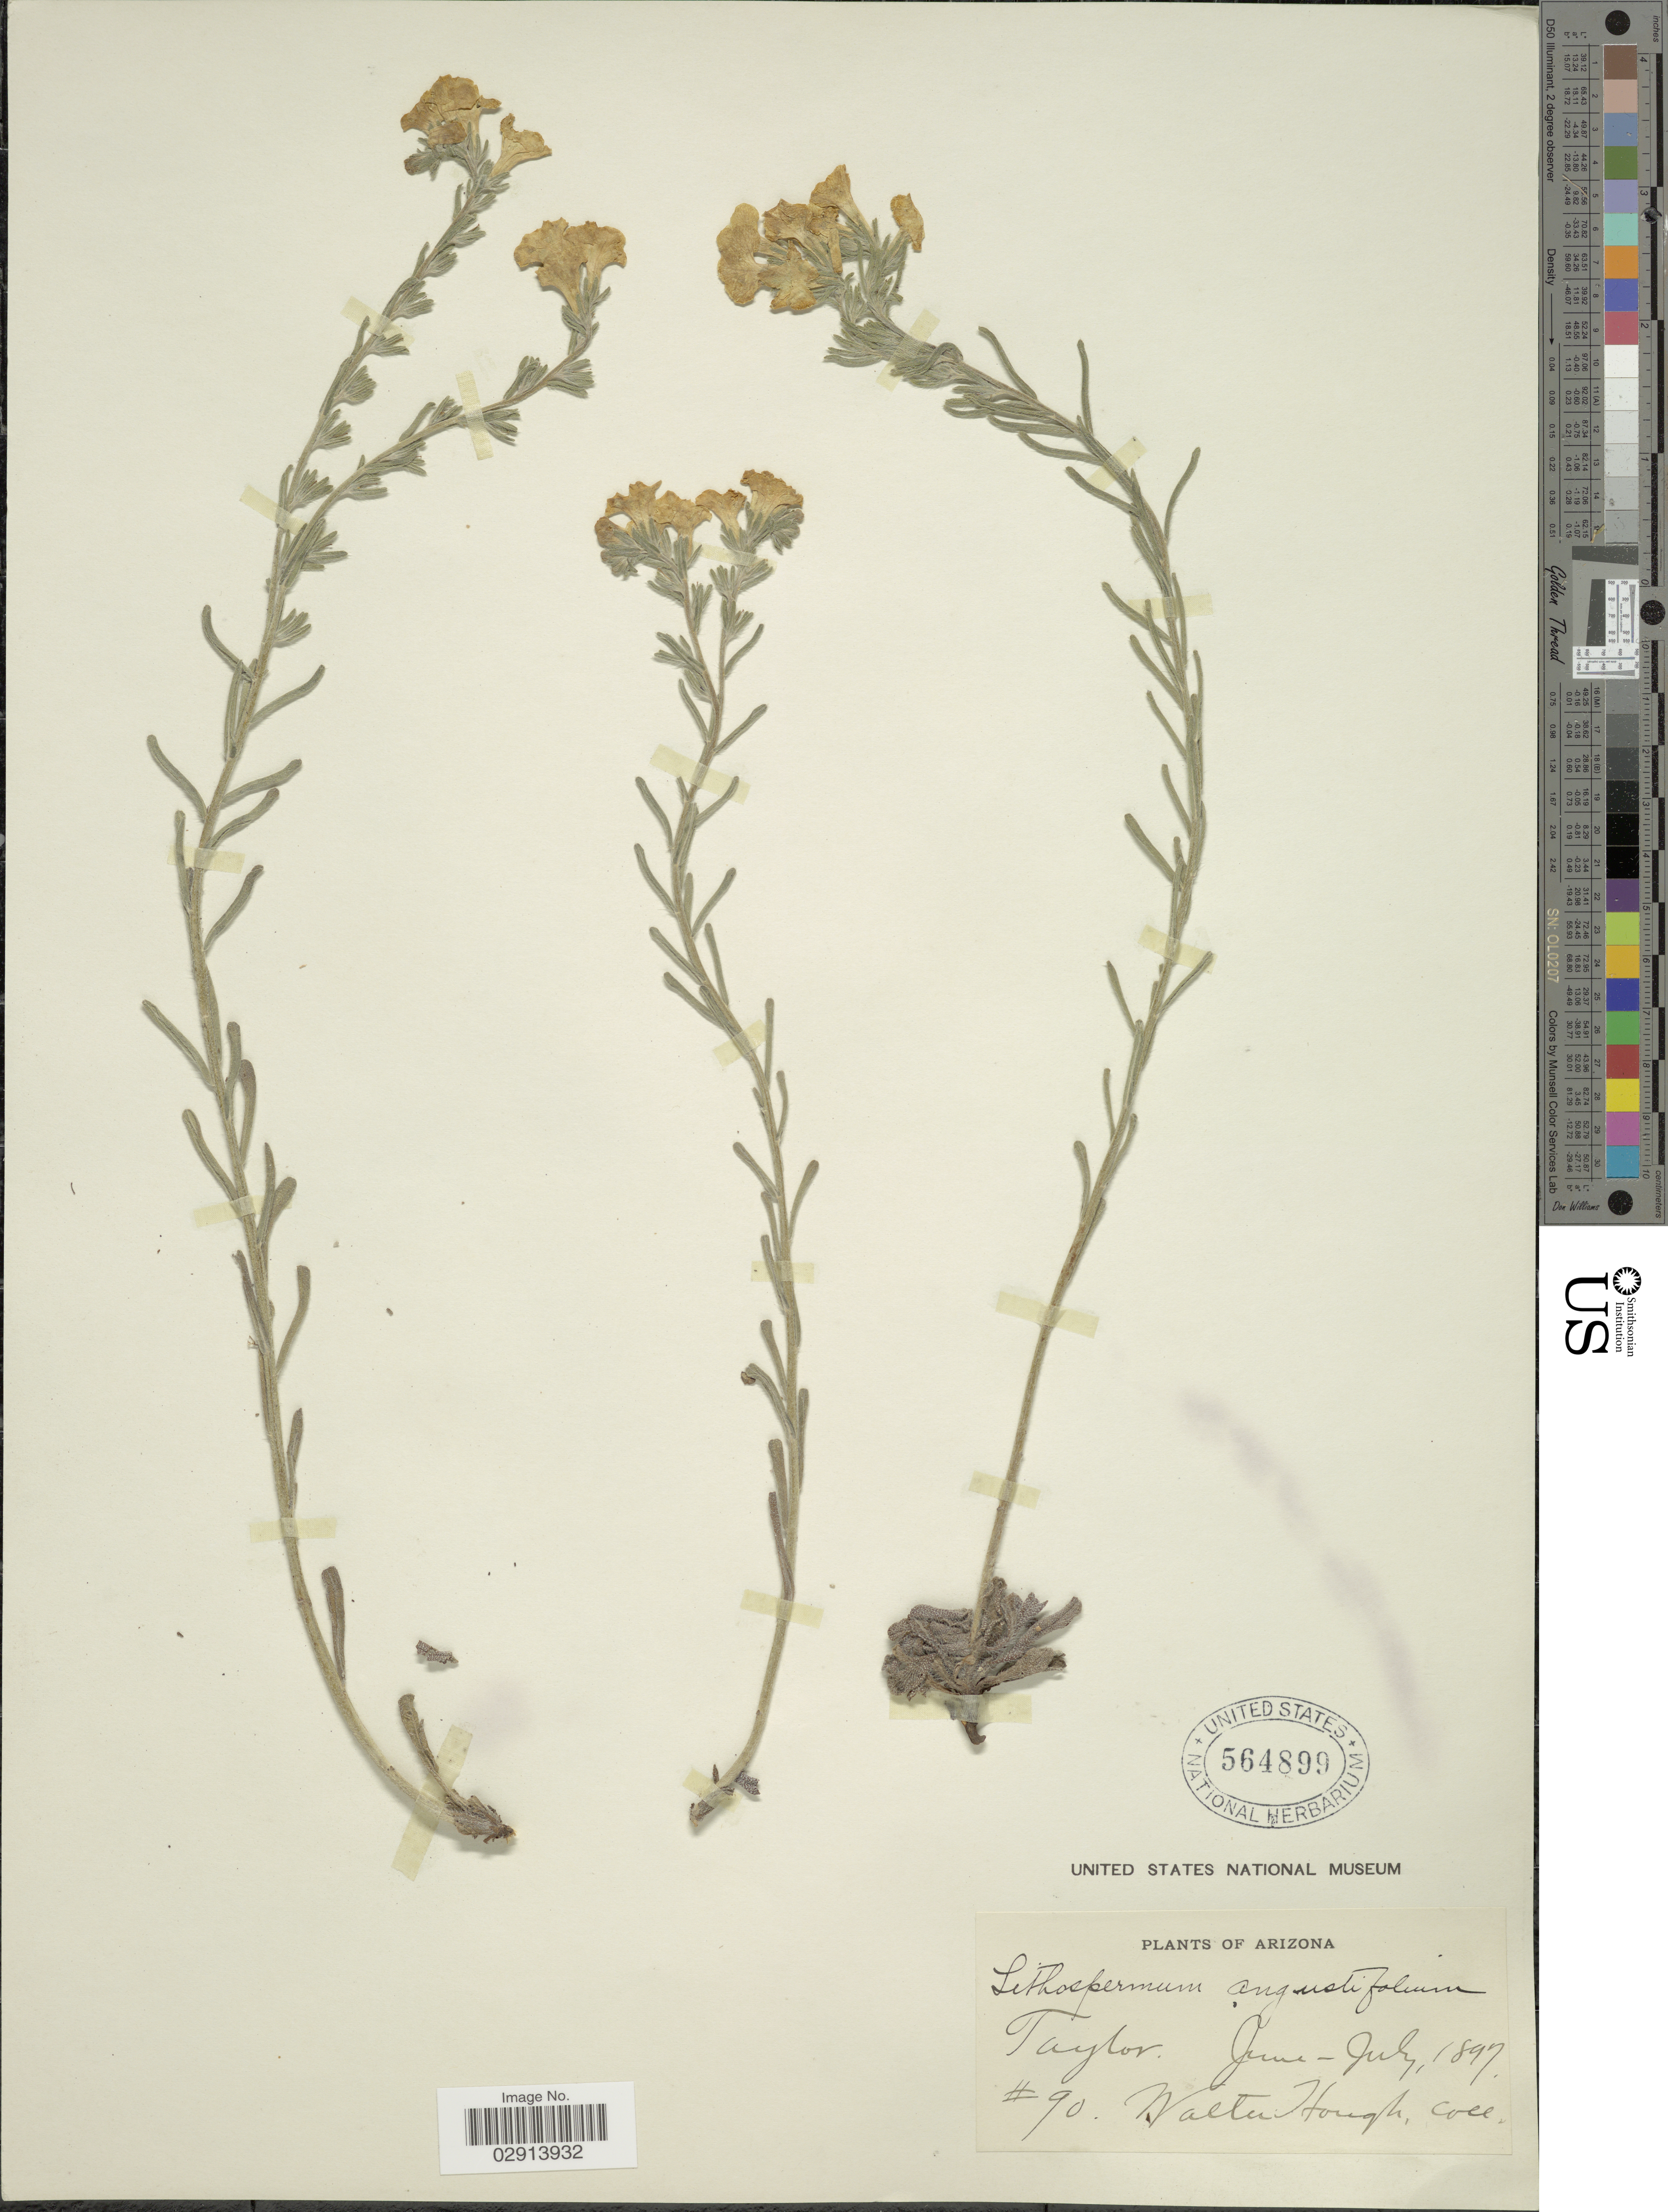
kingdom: Plantae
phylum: Tracheophyta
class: Magnoliopsida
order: Boraginales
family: Boraginaceae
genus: Lithospermum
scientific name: Lithospermum cobrense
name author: Greene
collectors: W. Hough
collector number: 90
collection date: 1897-06/1897-07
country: United States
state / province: Arizona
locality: Taylor.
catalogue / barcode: US 564899